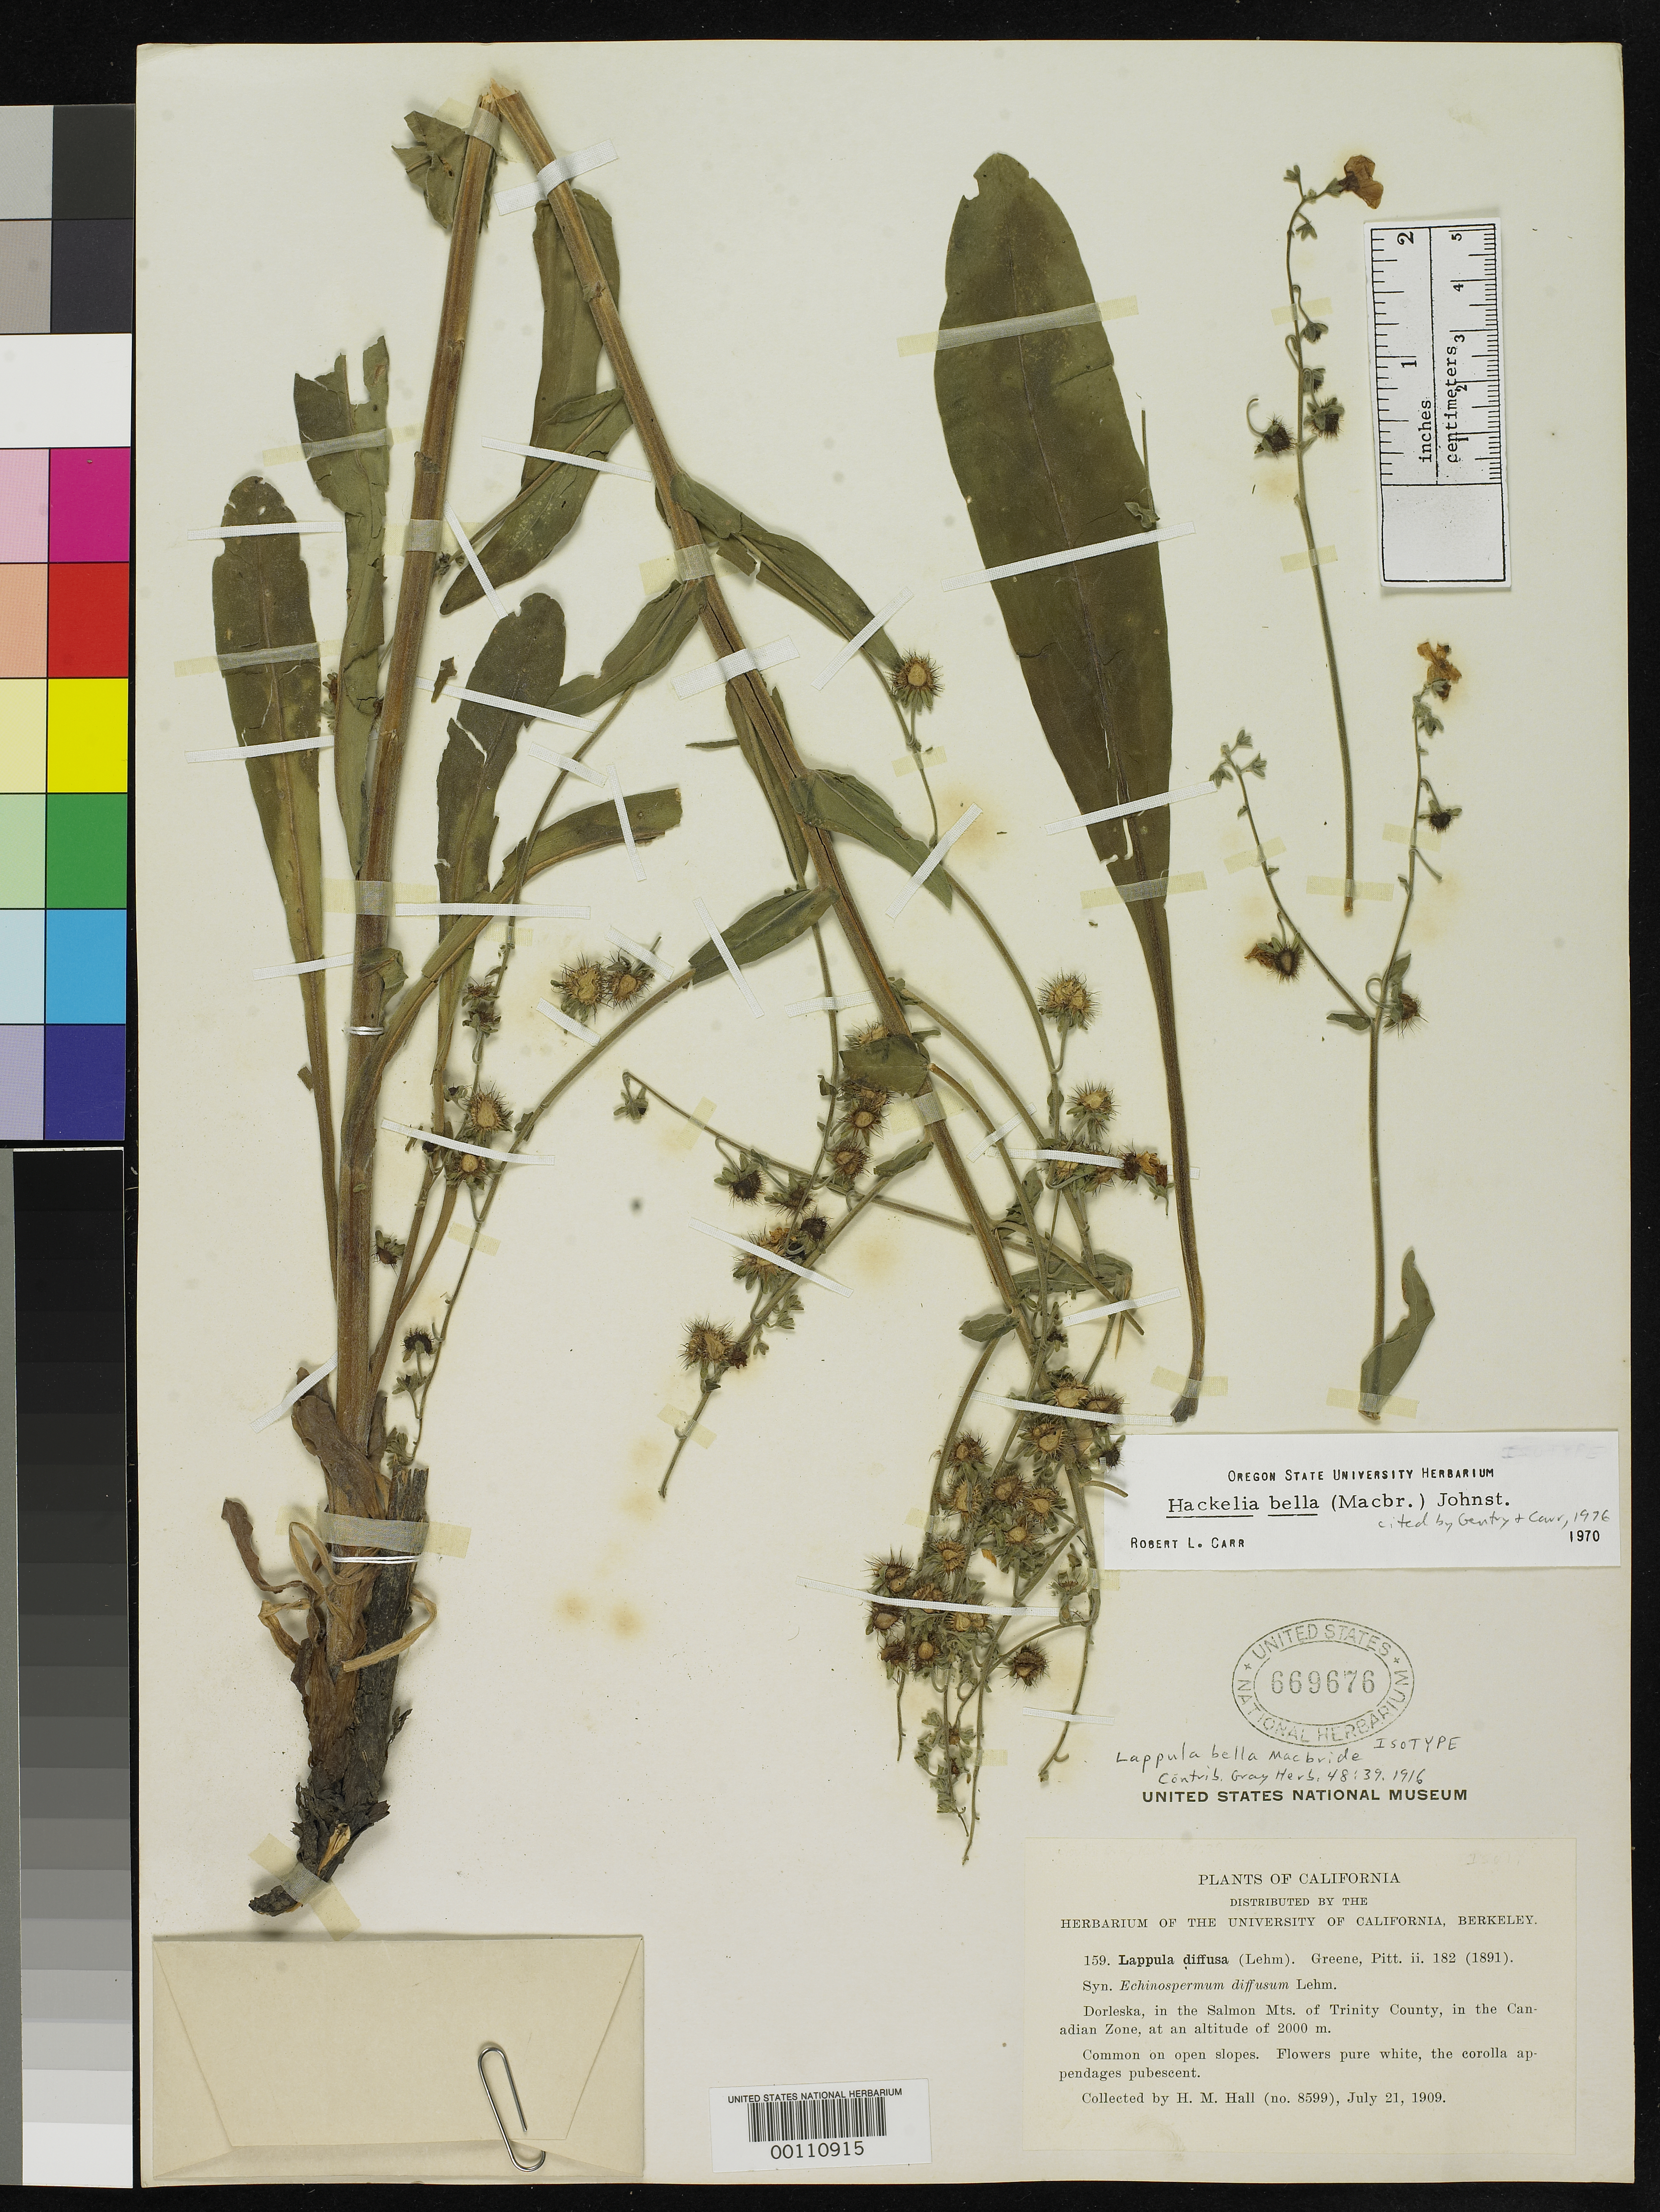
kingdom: Plantae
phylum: Tracheophyta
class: Magnoliopsida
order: Boraginales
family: Boraginaceae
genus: Lappula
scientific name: Lappula bella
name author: J.F. Macbr.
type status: Isotype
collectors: H. M. Hall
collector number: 8599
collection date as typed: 21 Jul 1909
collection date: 1909-07-21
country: United States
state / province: California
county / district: Trinity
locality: Doleska, in Salmon Mts.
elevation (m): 2000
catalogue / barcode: US 669676